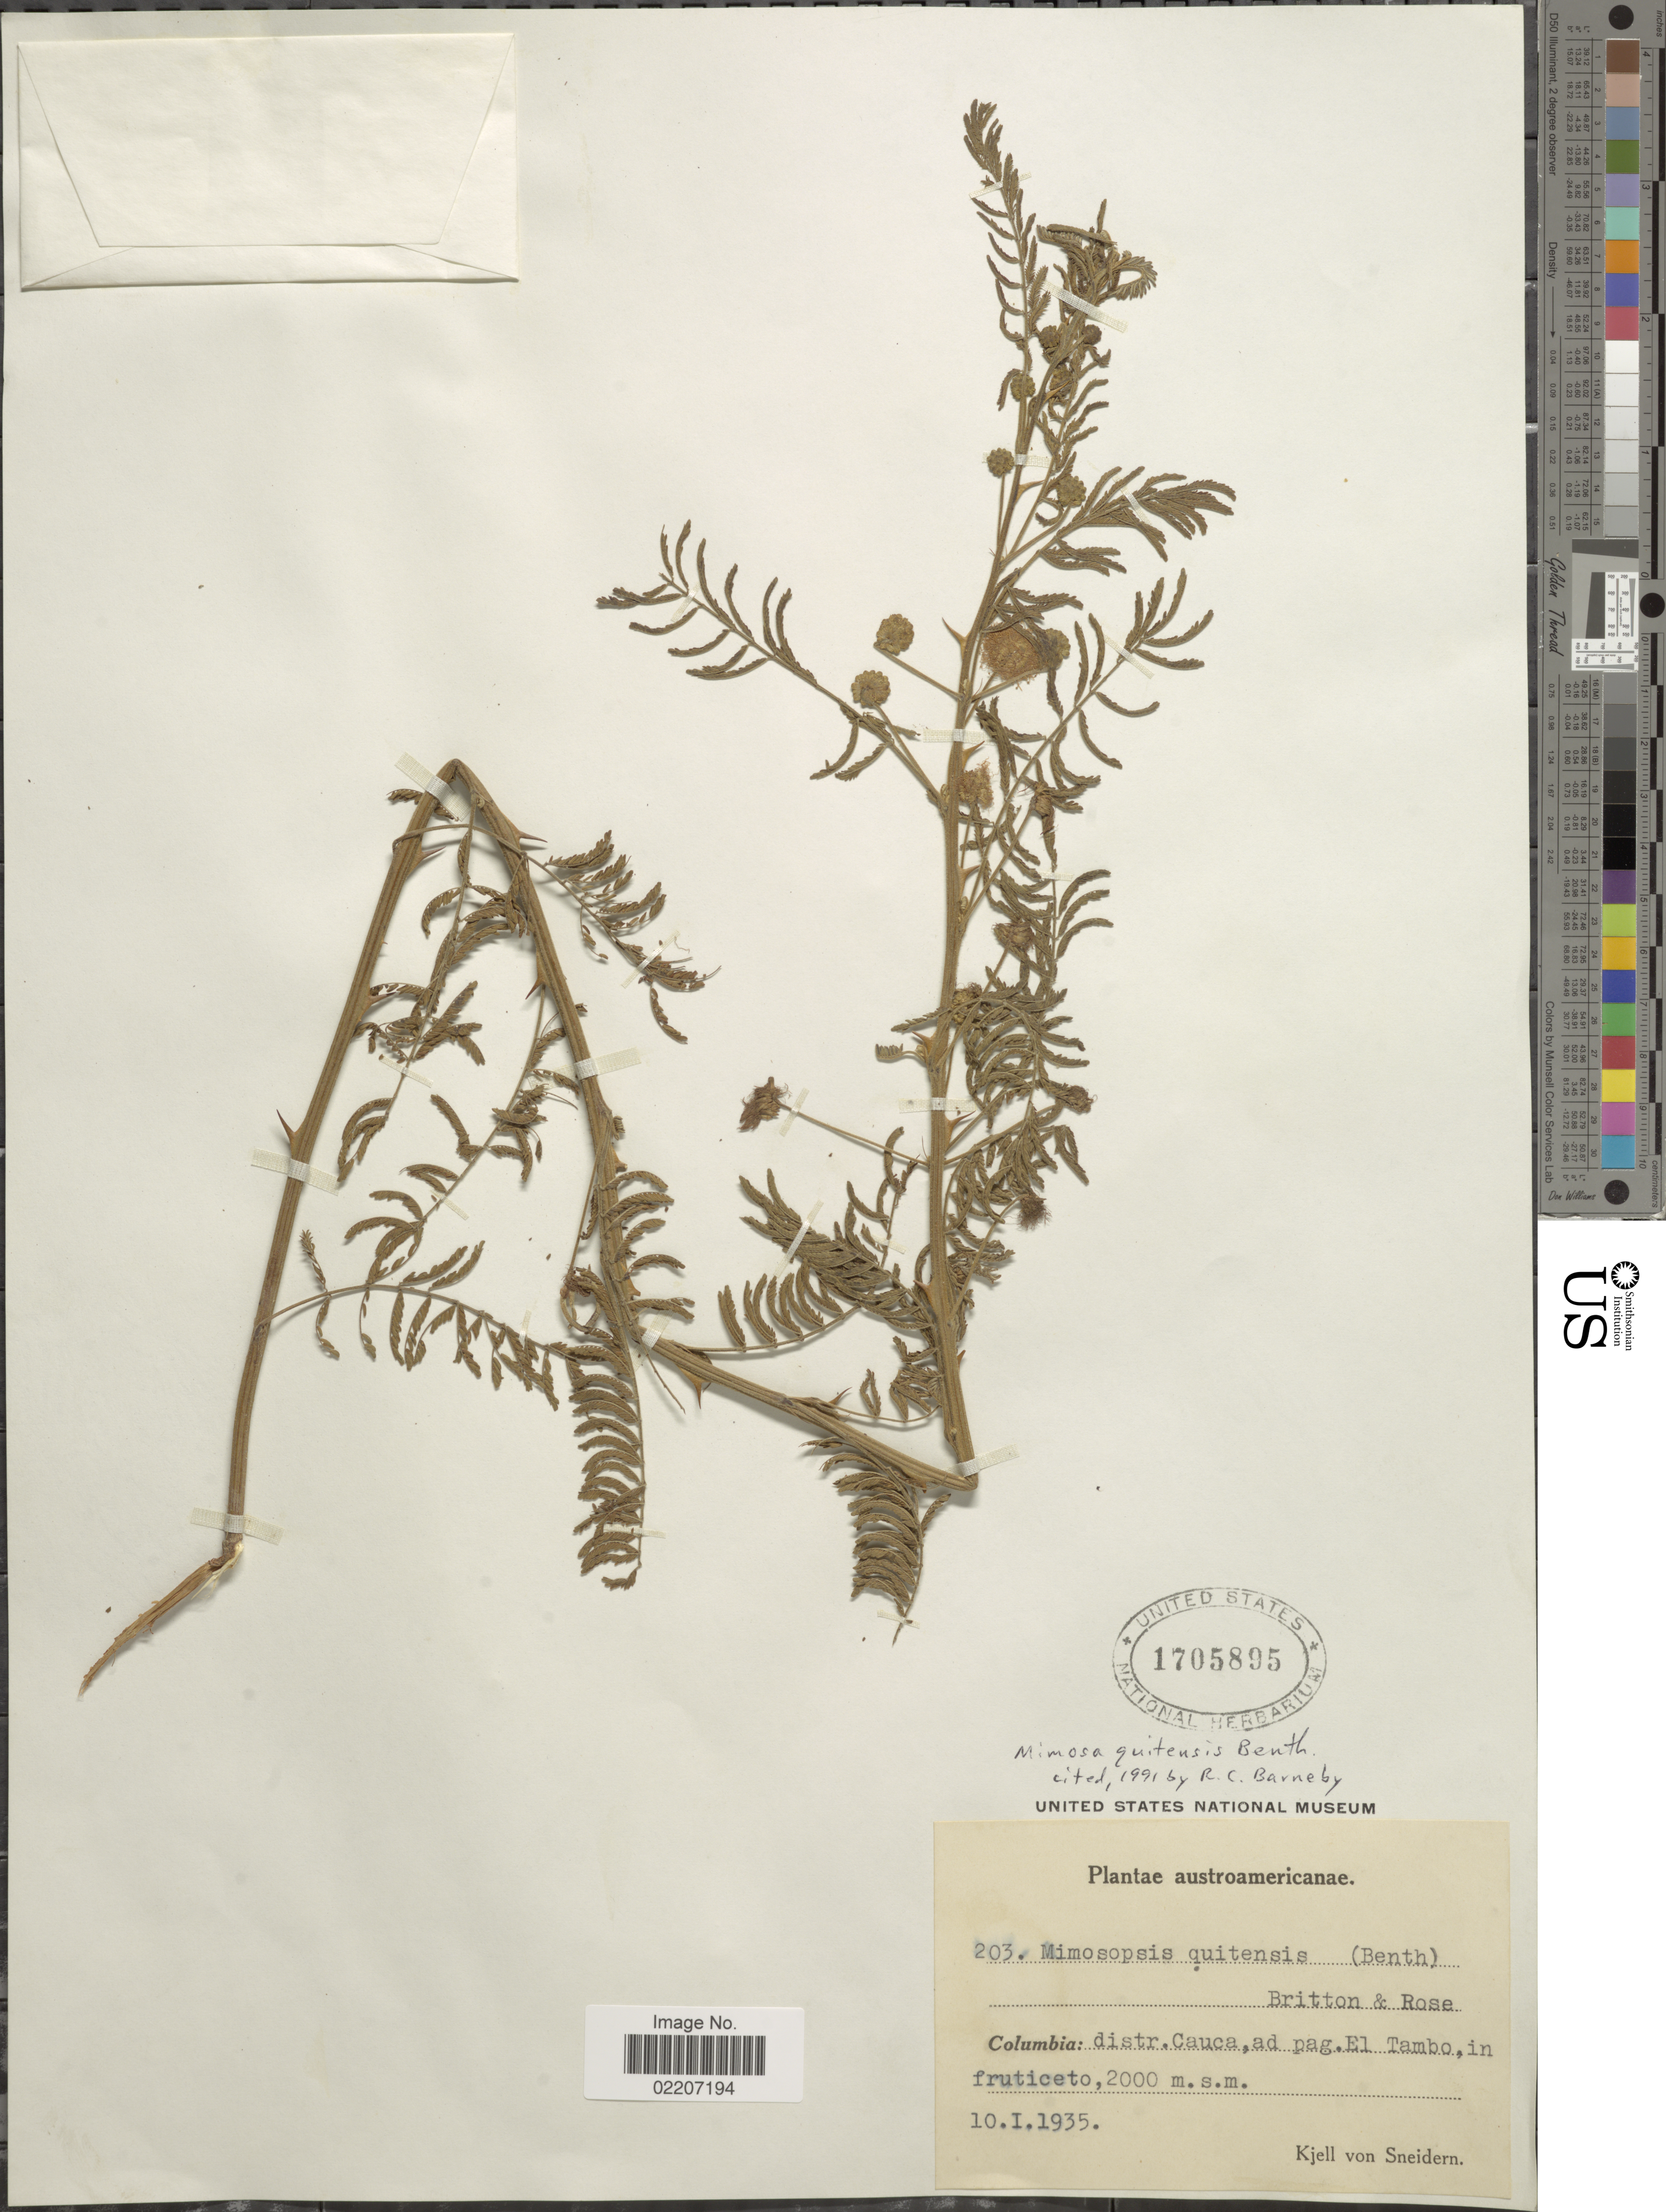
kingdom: Plantae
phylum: Tracheophyta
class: Magnoliopsida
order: Fabales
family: Fabaceae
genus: Mimosa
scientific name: Mimosa quitensis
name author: Benth.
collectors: K. von Sneidern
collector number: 203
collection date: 1935-01-10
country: Colombia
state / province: Cauca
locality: Columbia, distr. Cauca, ad pag. El Tambo, in fruticeto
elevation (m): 2000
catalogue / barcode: US 1705895